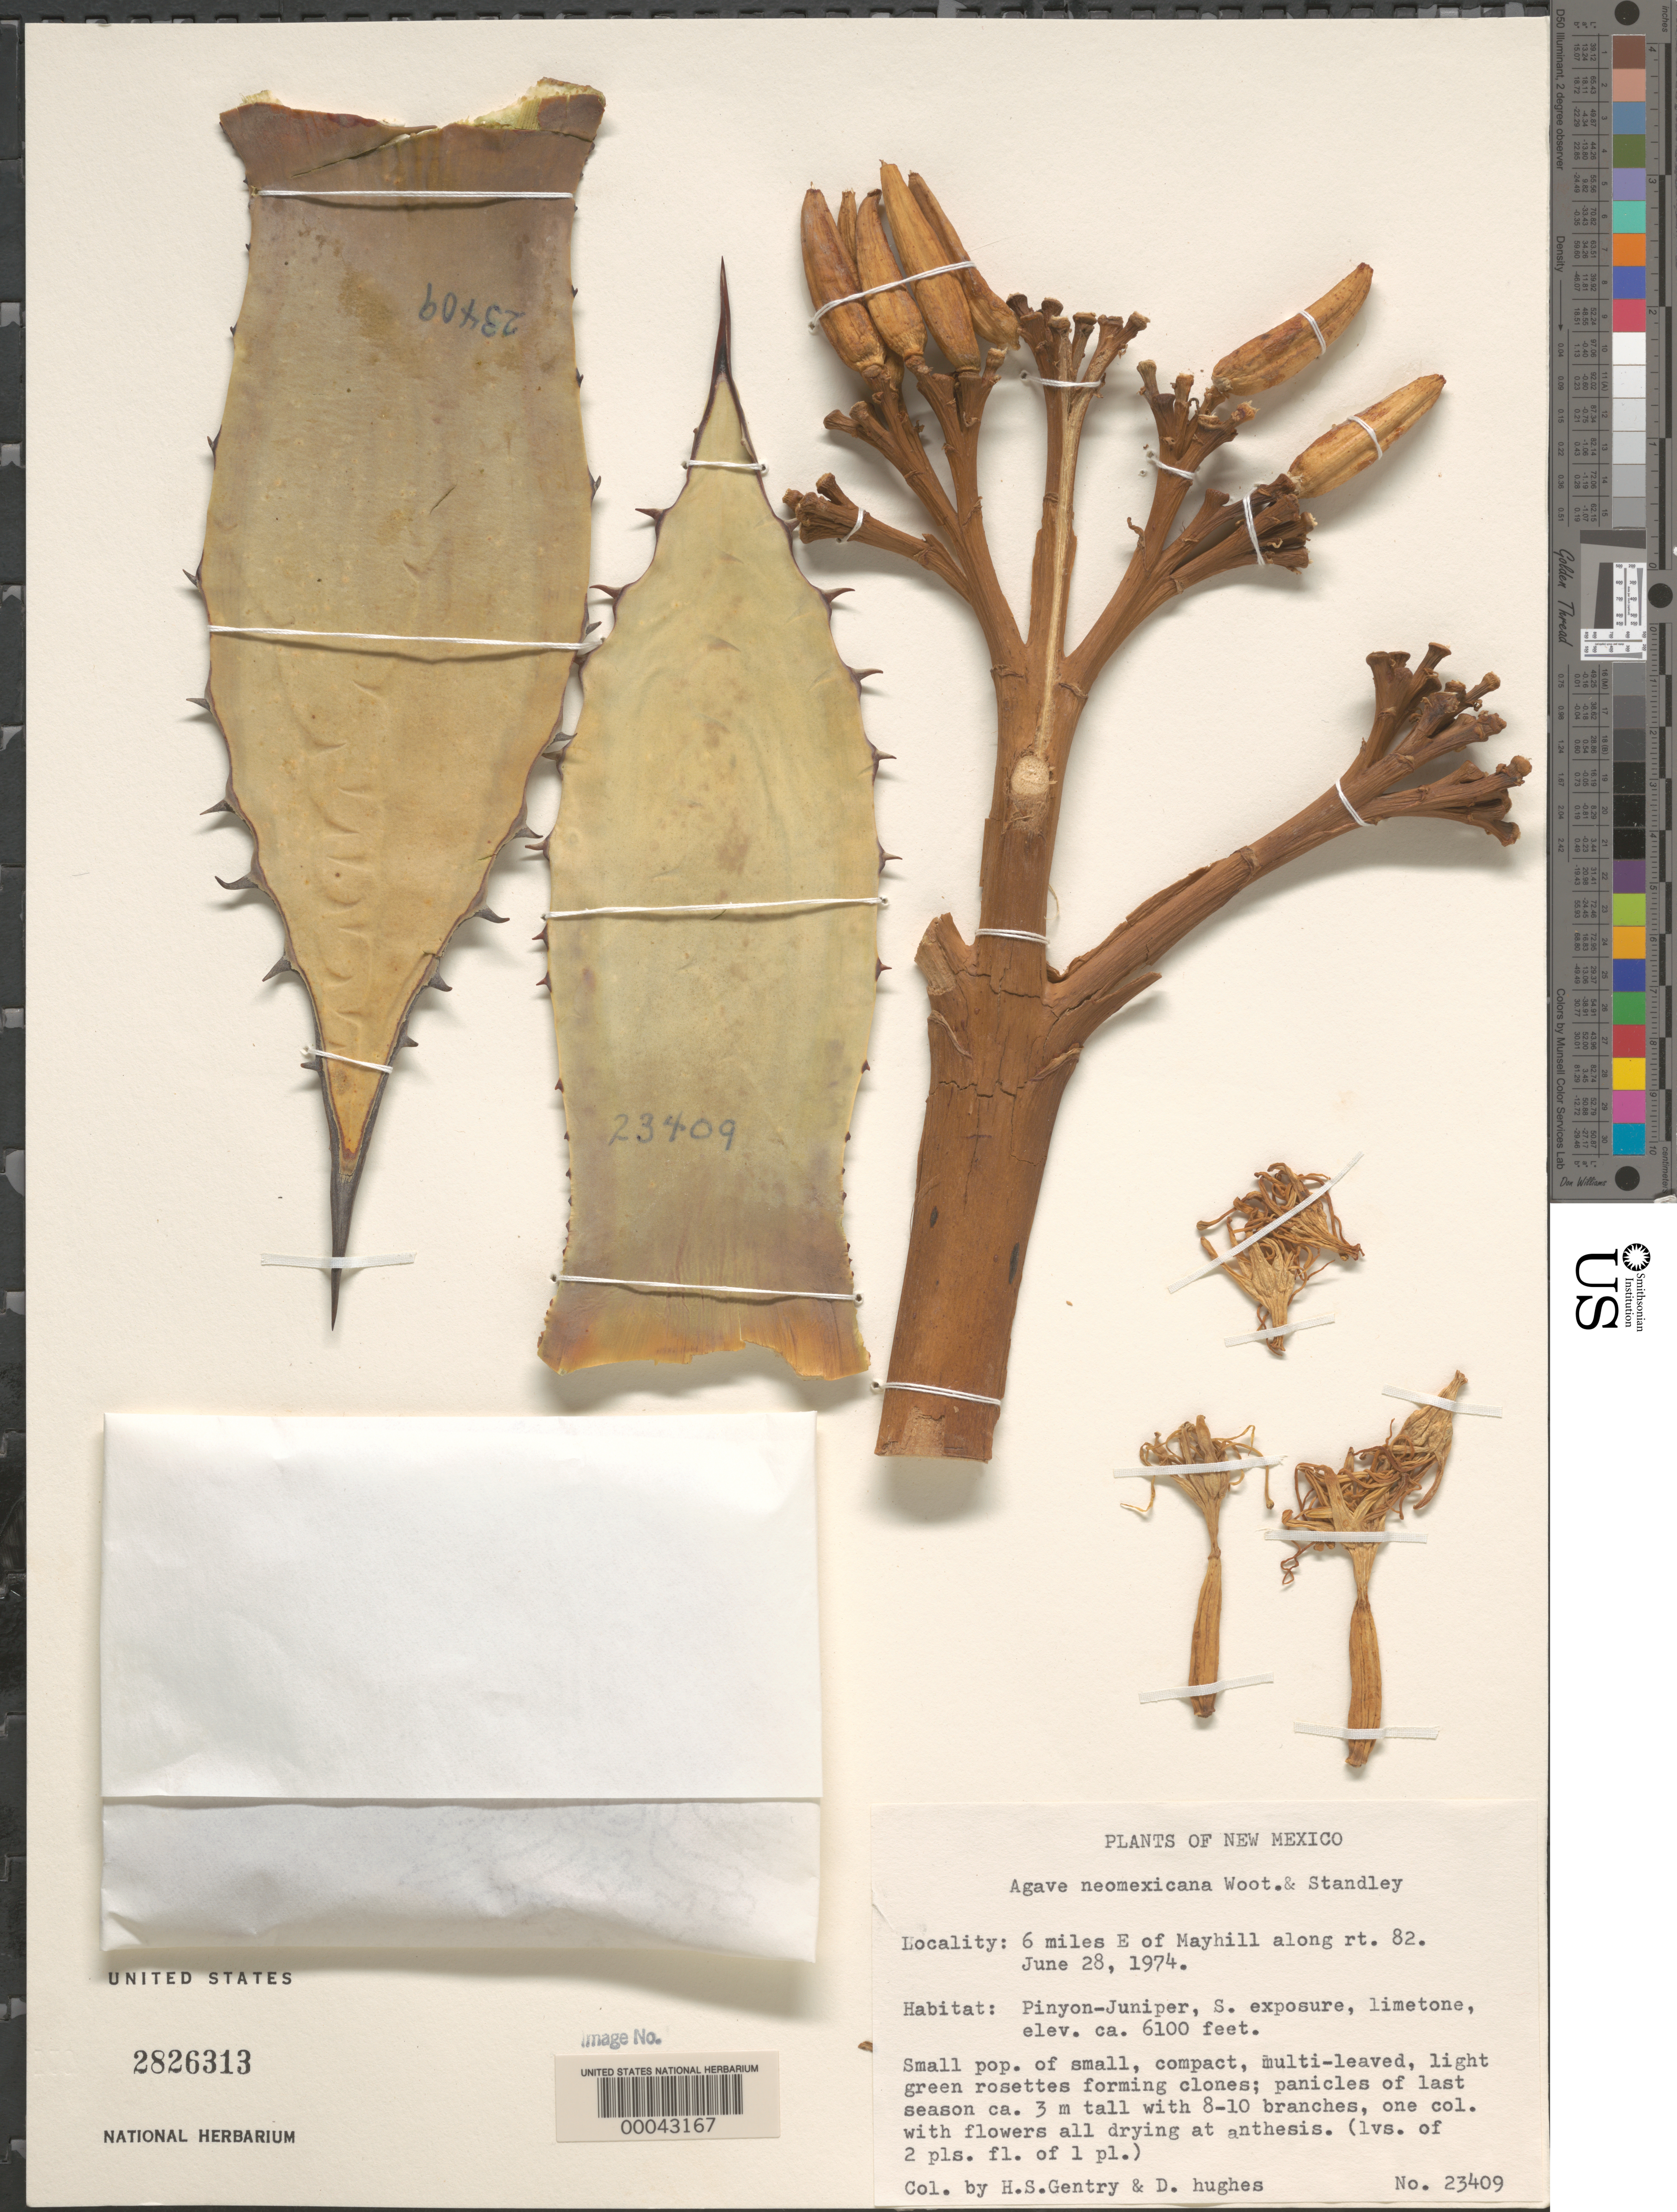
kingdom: Plantae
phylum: Tracheophyta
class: Liliopsida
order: Asparagales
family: Asparagaceae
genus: Agave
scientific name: Agave neomexicana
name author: Wooton & Standl.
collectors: H. S. Gentry & D. Hughes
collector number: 23409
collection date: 1974-06-28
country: United States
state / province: New Mexico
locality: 6 miles E of Mayhill along rt. 82.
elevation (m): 1859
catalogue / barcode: US 2826313